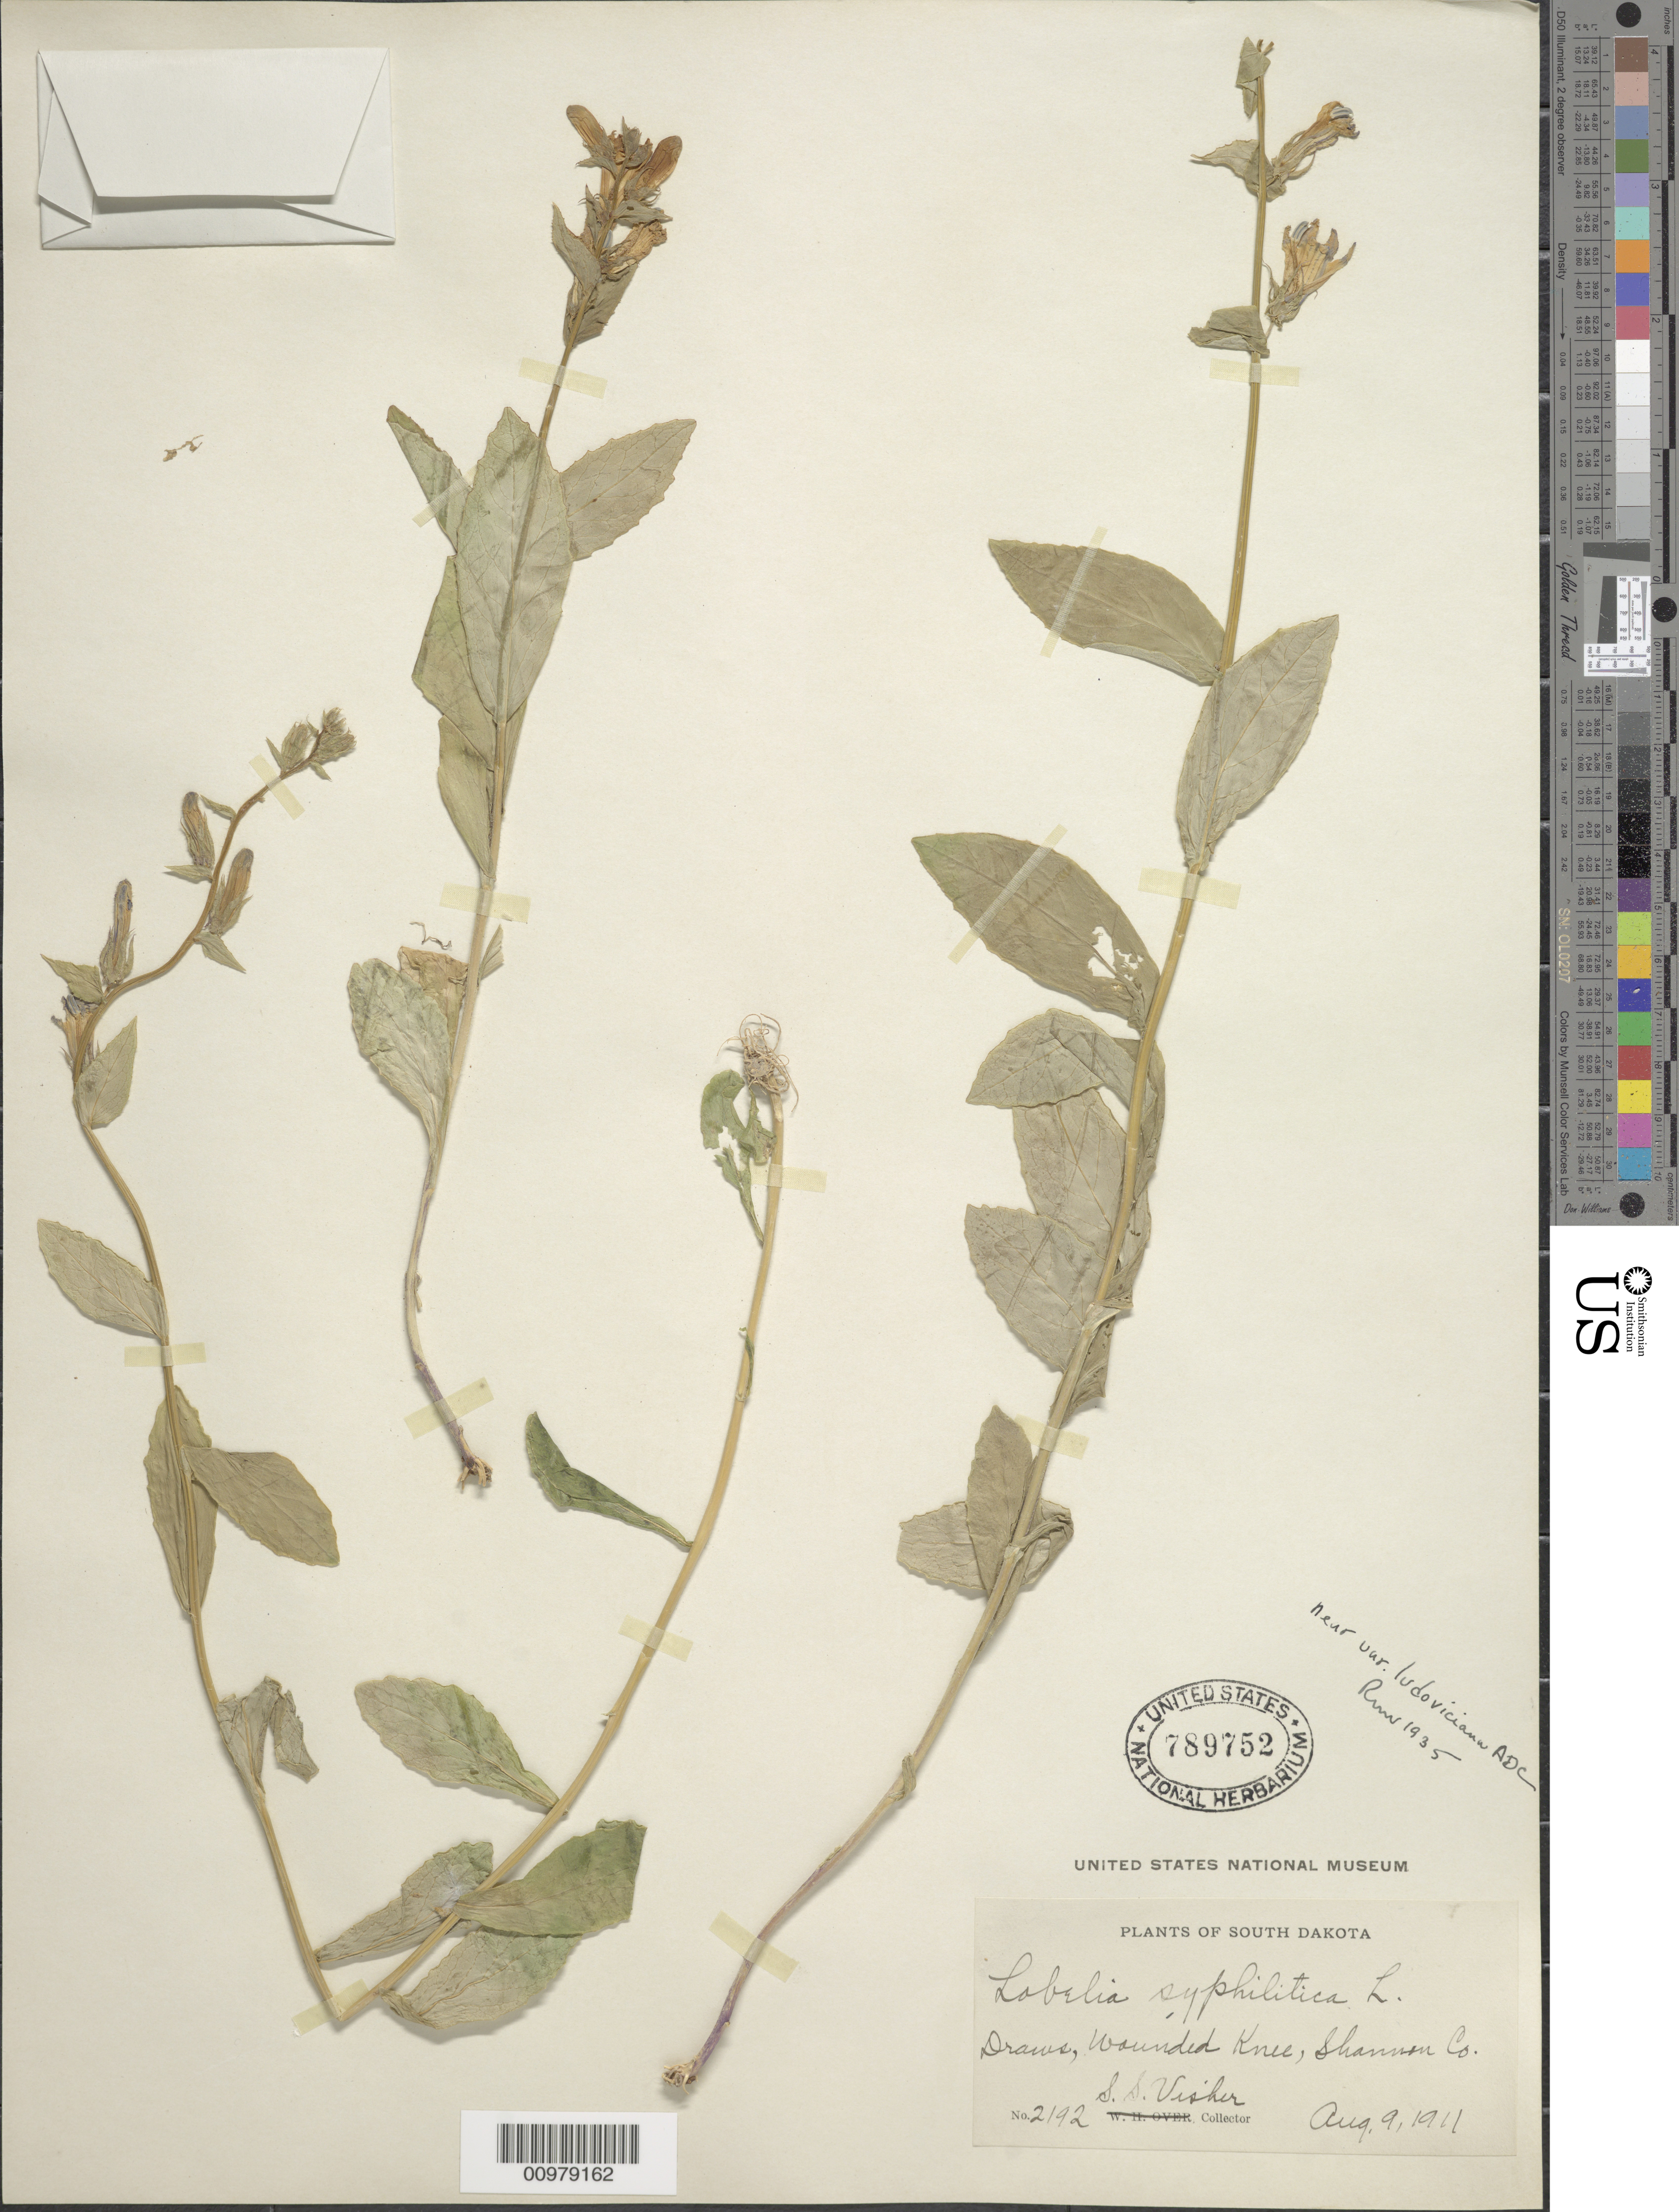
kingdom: Plantae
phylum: Tracheophyta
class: Magnoliopsida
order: Asterales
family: Campanulaceae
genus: Lobelia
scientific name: Lobelia siphilitica var. ludoviciana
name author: A. DC.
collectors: S. Visher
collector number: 2192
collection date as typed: Aug. 9, 1911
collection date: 1911-08-09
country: United States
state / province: South Dakota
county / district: Shannon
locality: Wounded Knee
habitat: draws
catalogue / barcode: US 789752